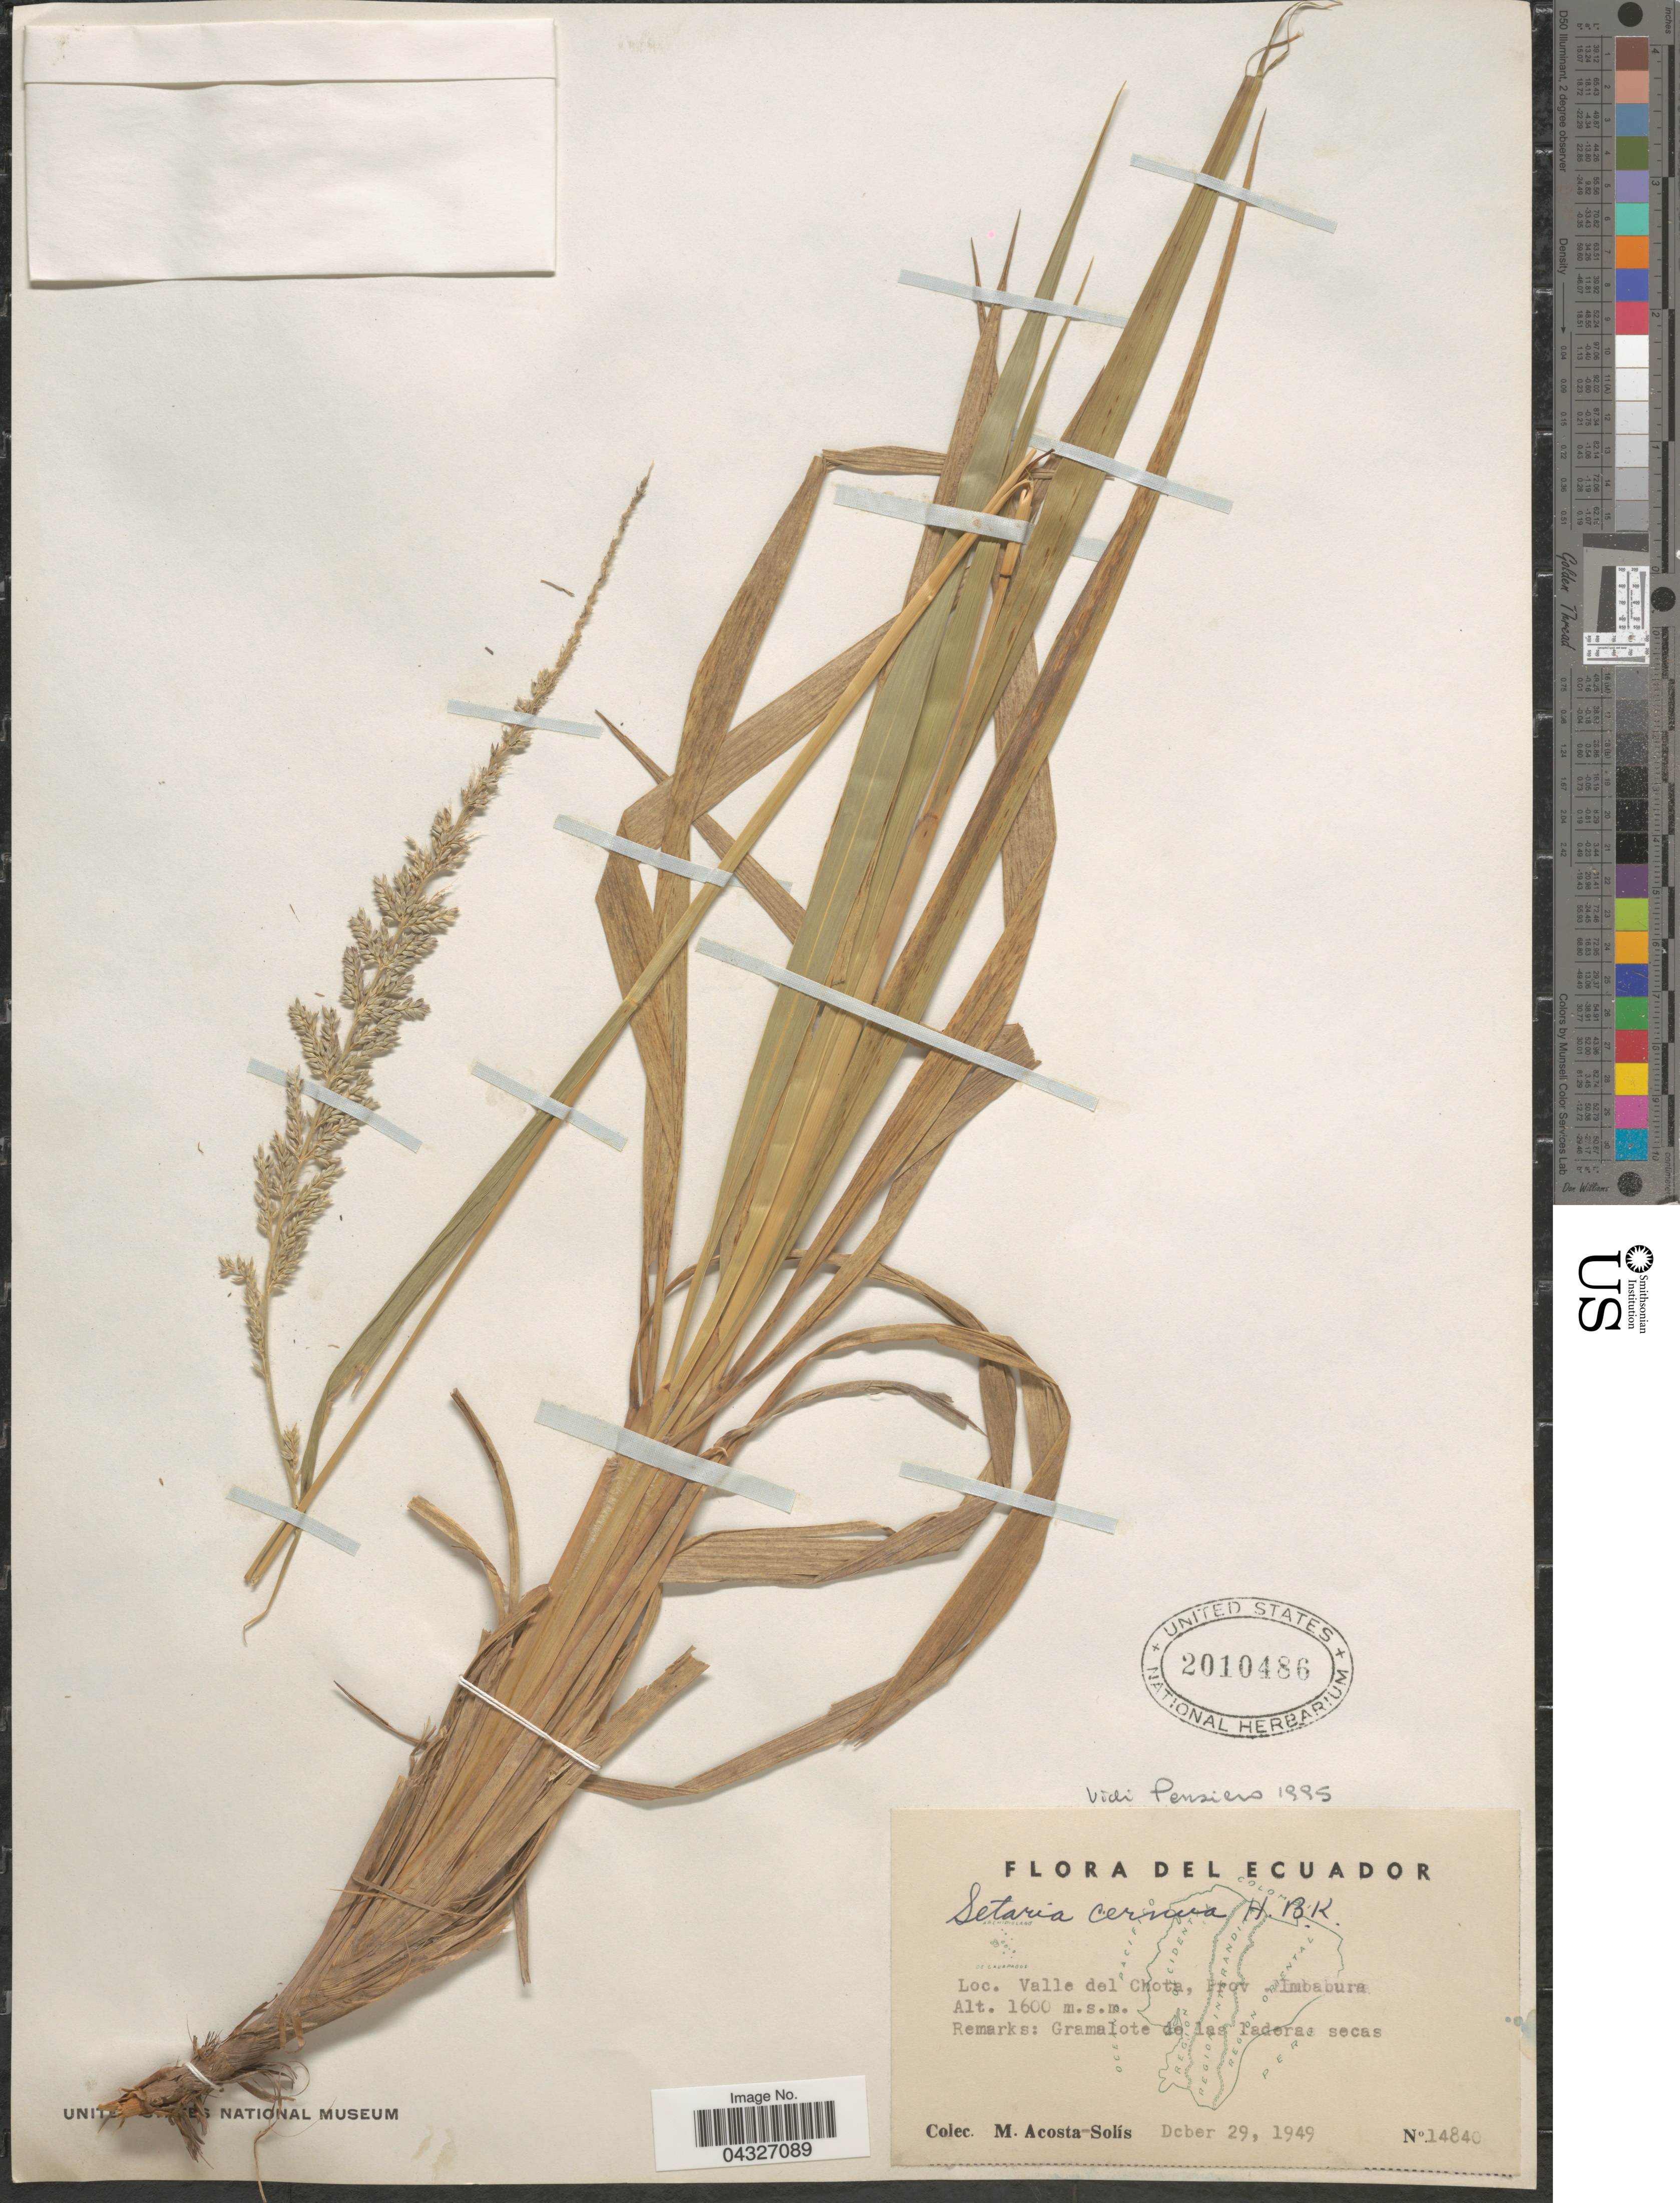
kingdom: Plantae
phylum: Tracheophyta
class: Liliopsida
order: Poales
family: Poaceae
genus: Setaria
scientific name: Setaria cernua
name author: Kunth in Humb.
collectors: M. Acosta Solis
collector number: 14840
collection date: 1949-12-29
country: Ecuador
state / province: Imbabura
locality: Valle del Chota.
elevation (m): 1600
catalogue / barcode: US 2010486